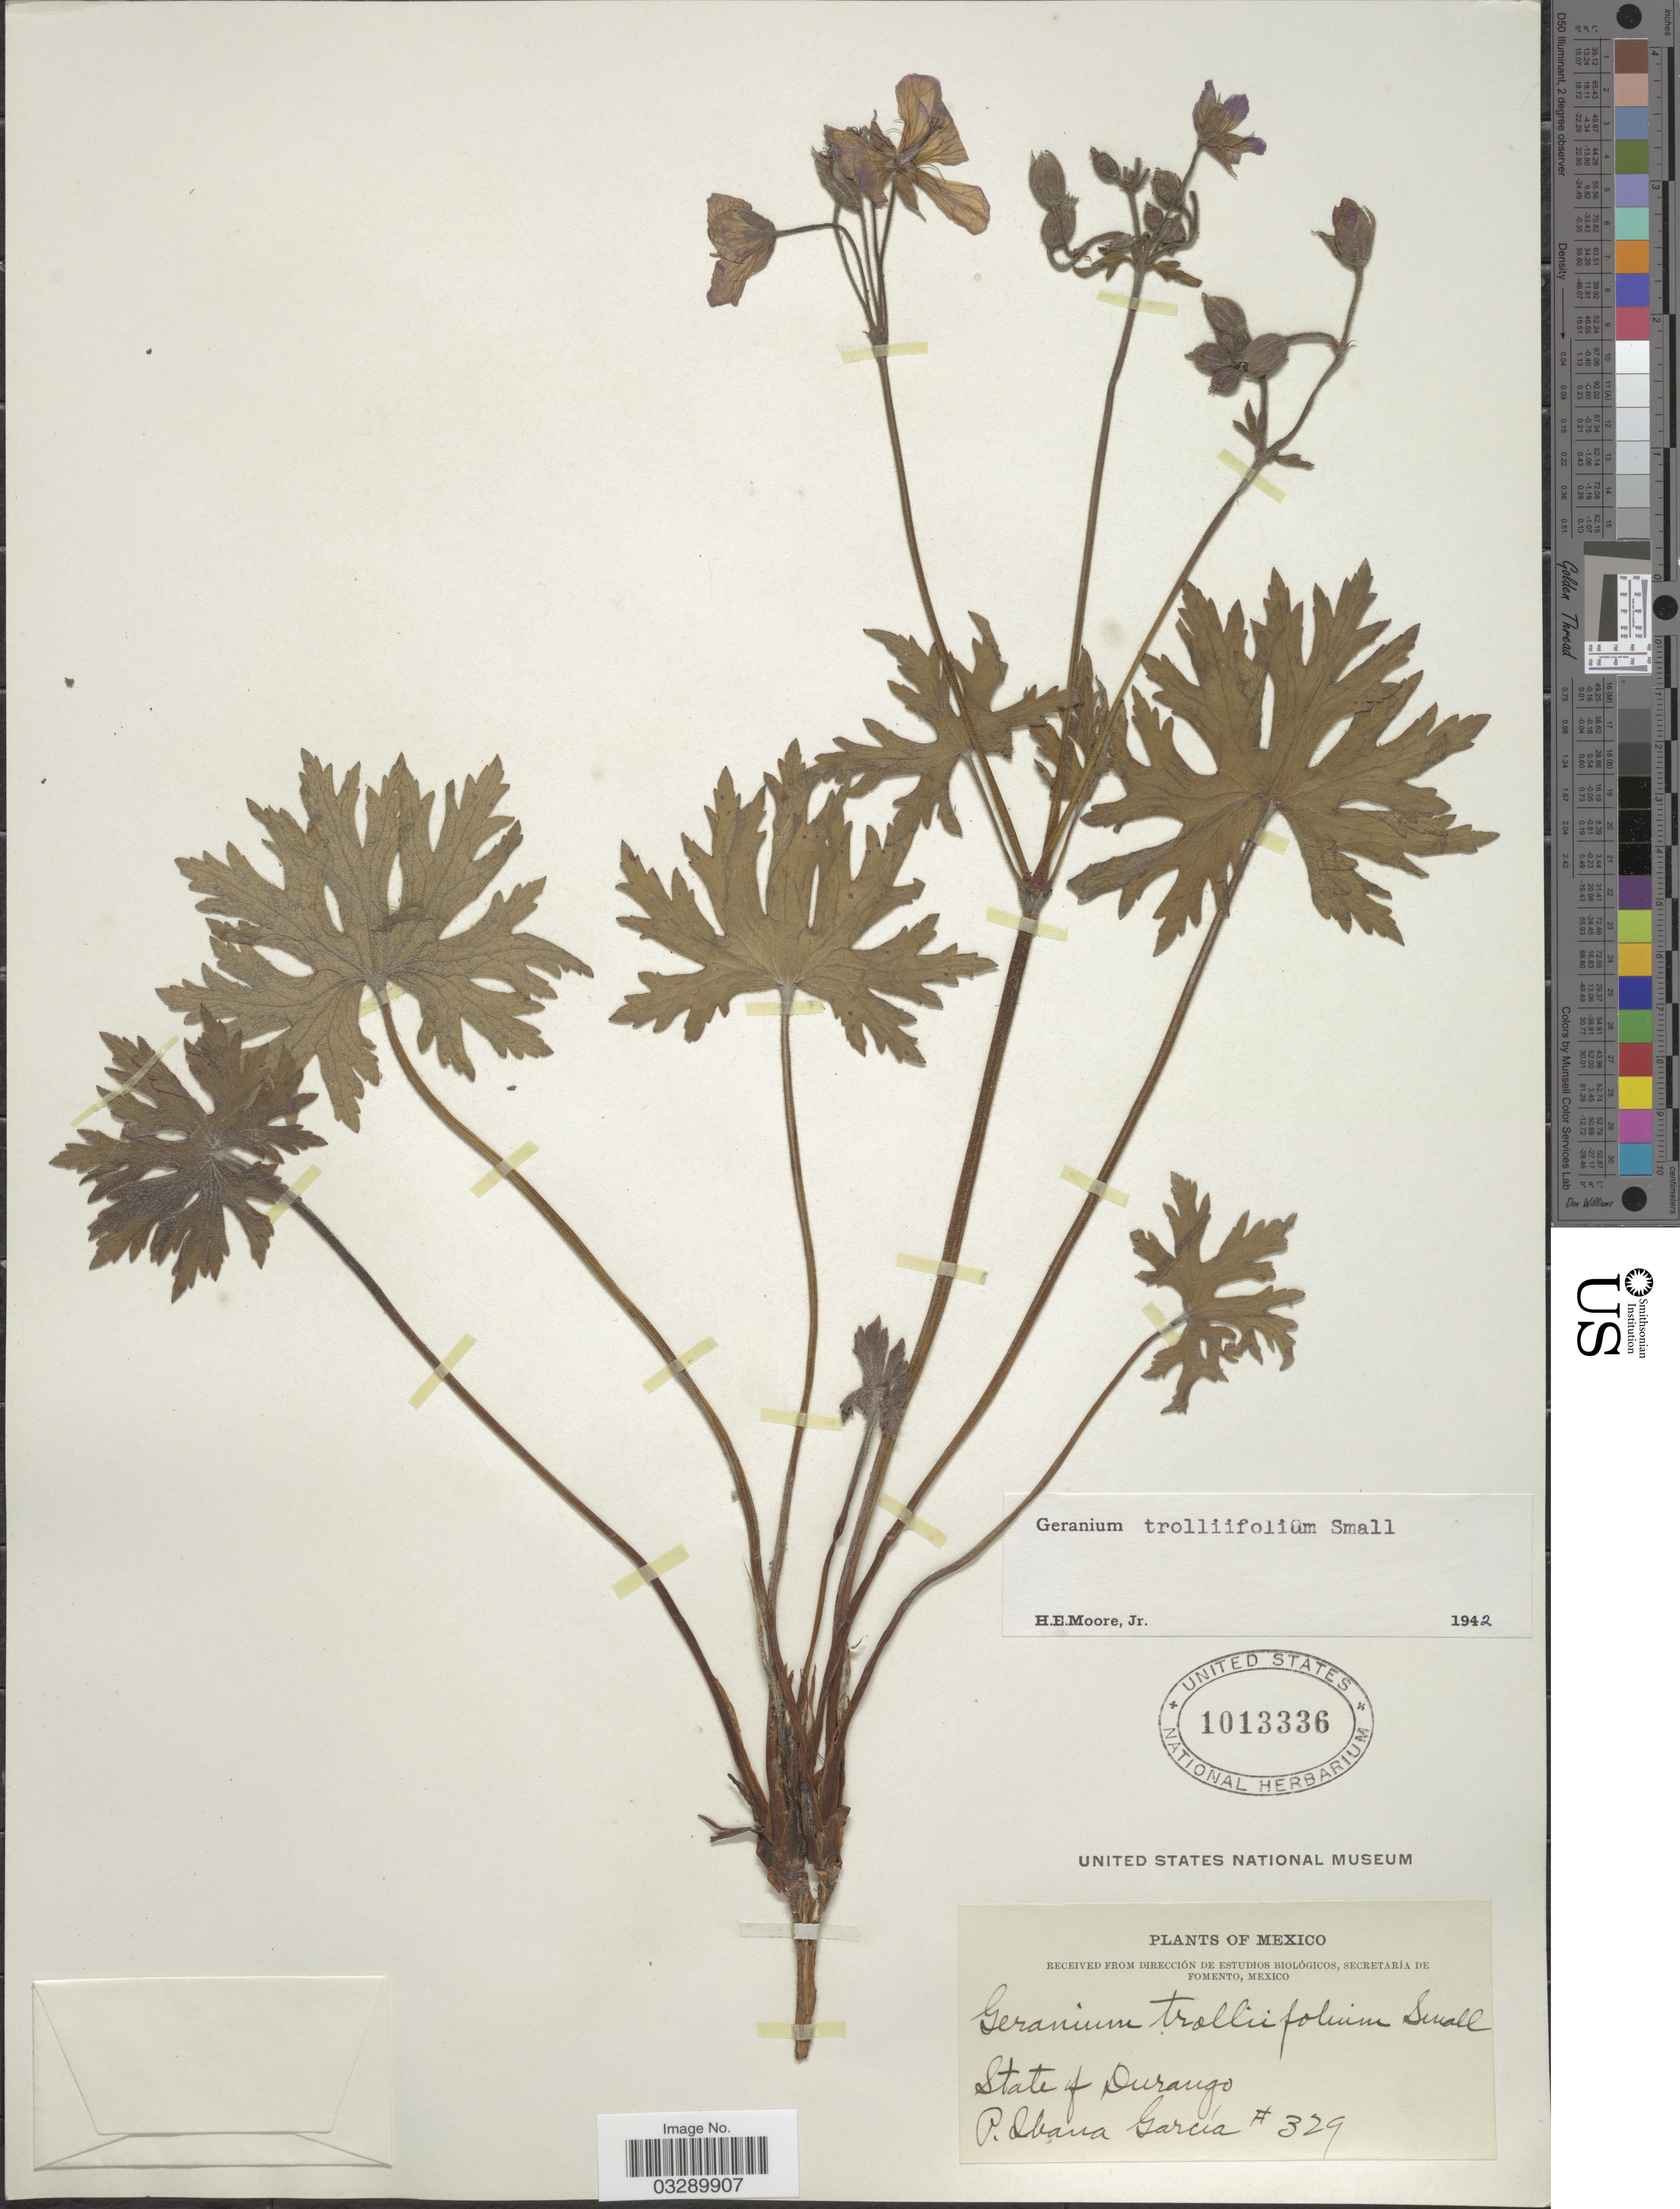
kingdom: Plantae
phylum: Tracheophyta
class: Magnoliopsida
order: Geraniales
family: Geraniaceae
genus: Geranium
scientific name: Geranium trolliifolium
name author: Small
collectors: P. I. Garcia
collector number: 329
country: Mexico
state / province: Durango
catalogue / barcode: US 1013336